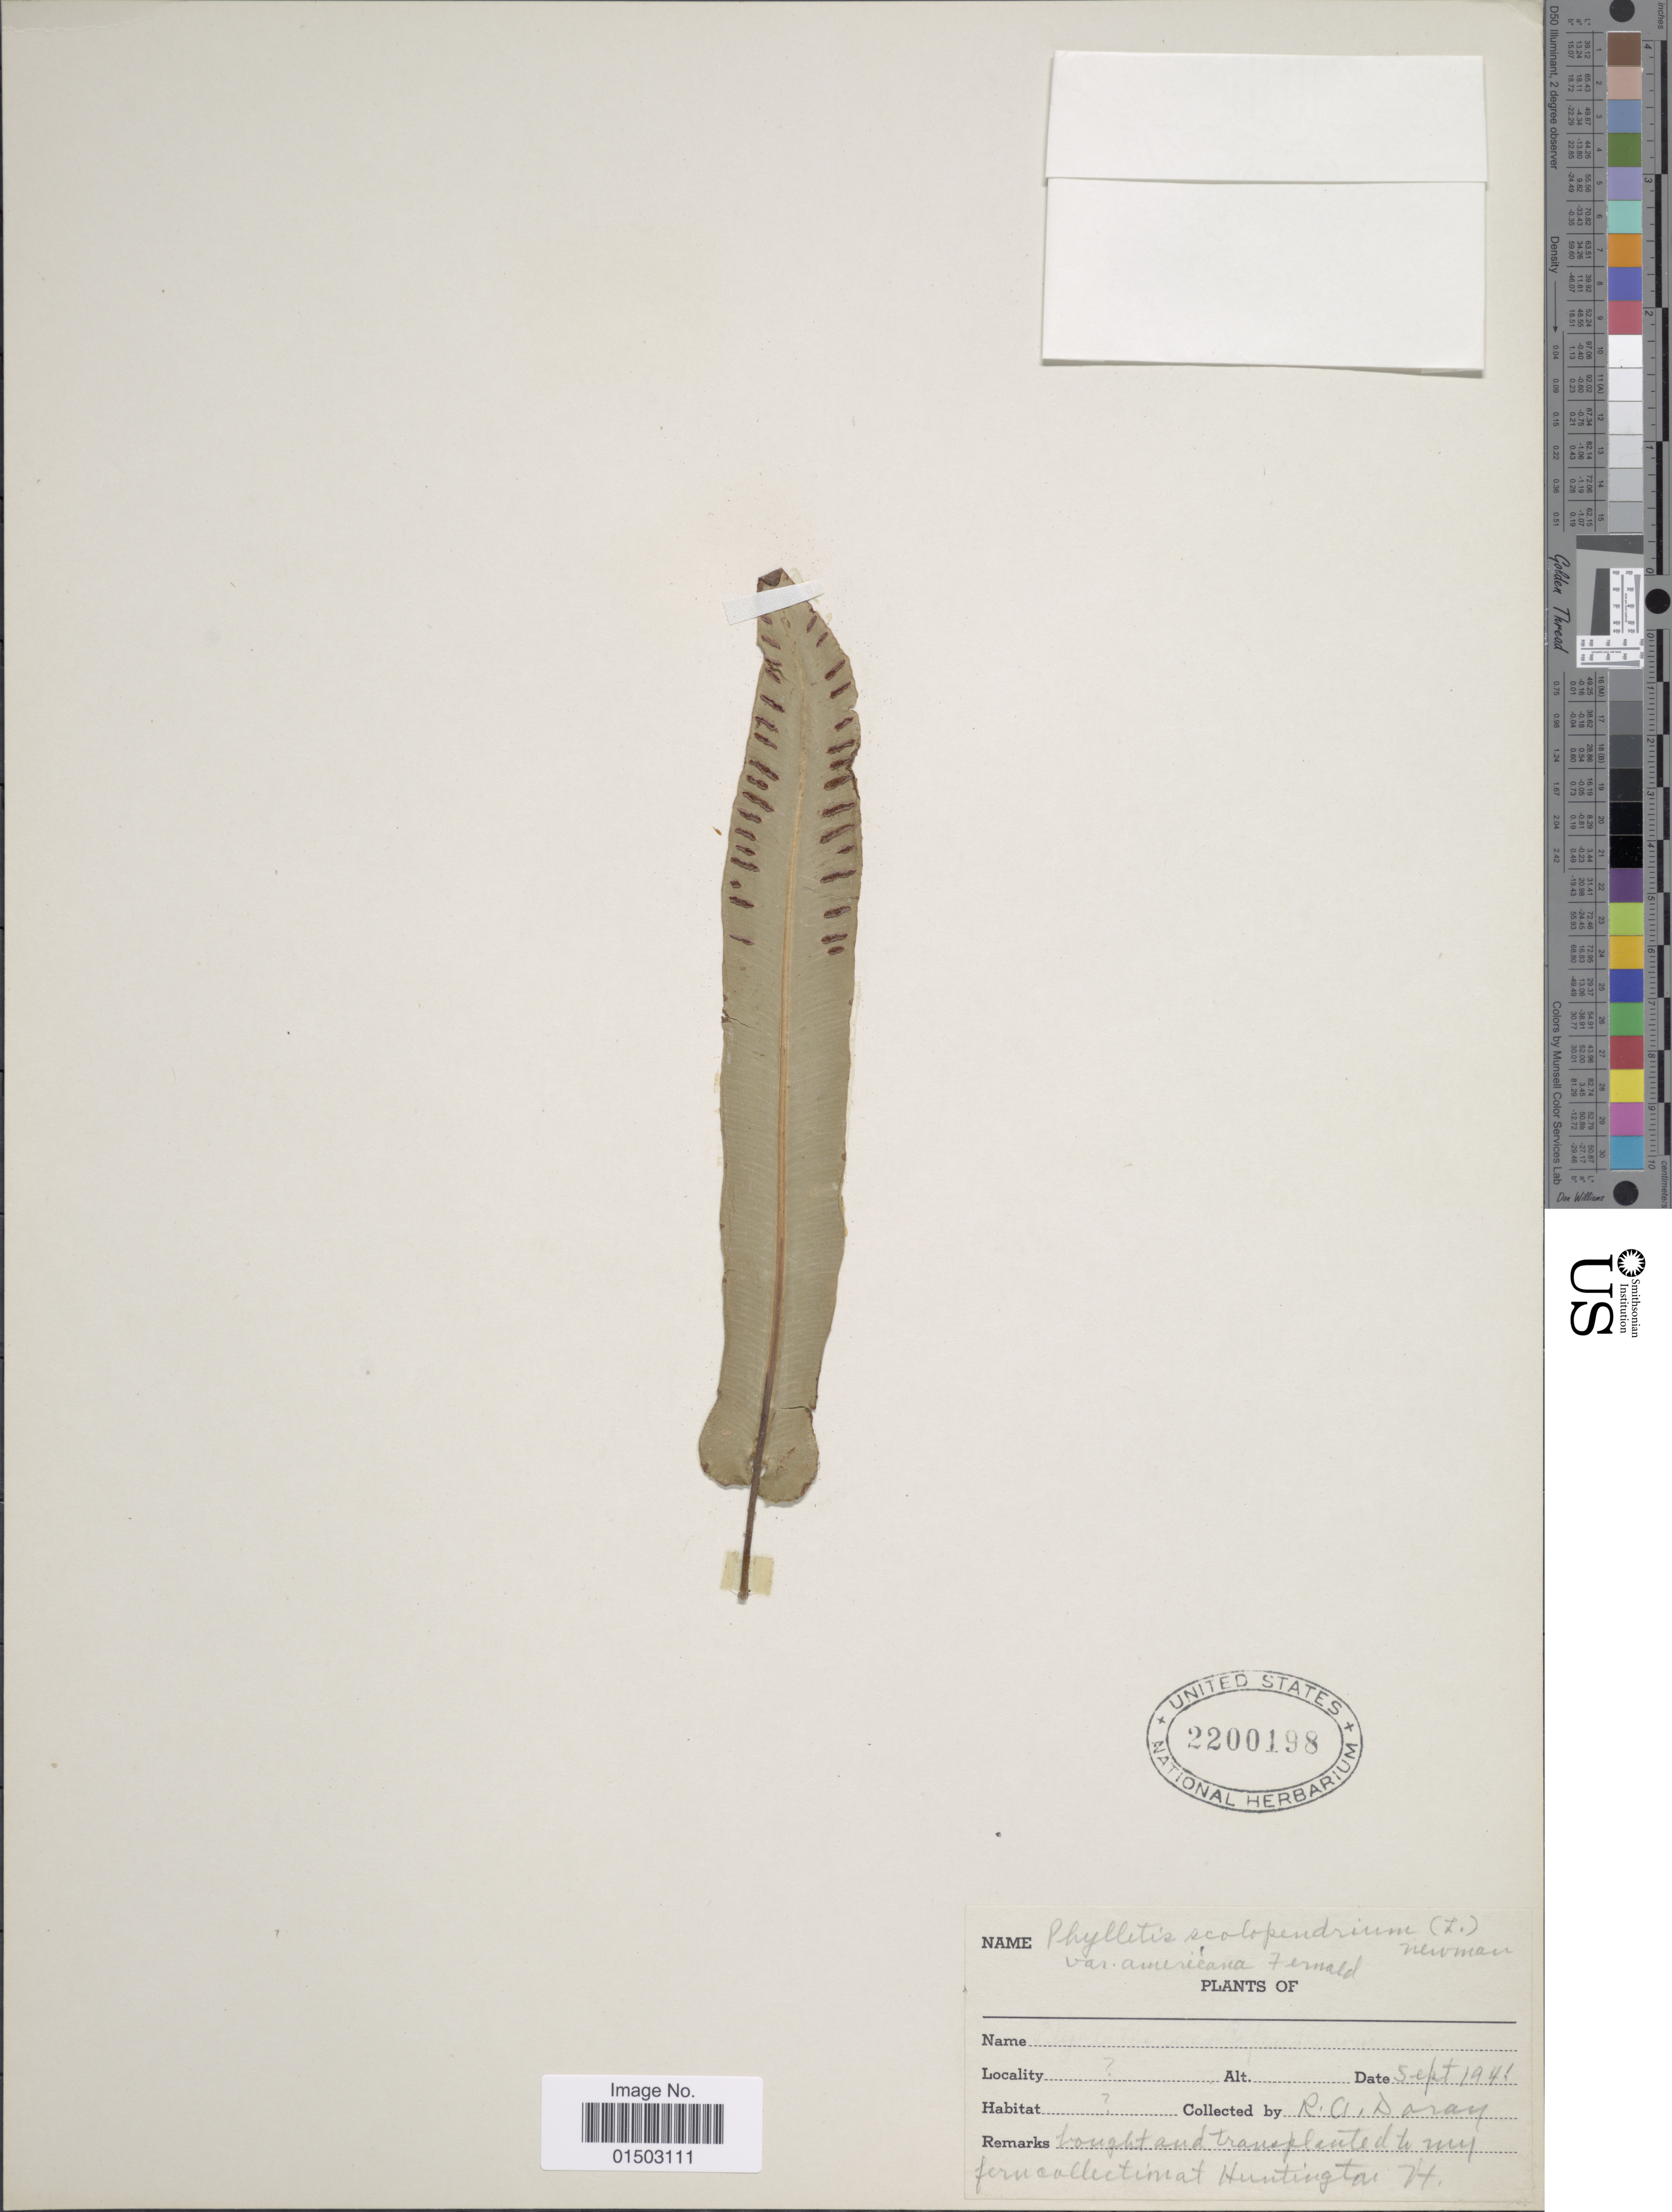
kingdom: Plantae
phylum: Tracheophyta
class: Polypodiopsida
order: Polypodiales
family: Aspleniaceae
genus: Hymenasplenium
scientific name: Hymenasplenium sp.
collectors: R. Daray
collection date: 1941-09-05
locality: Huntington, H. [interpreted][unsure placement]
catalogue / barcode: US 2200198